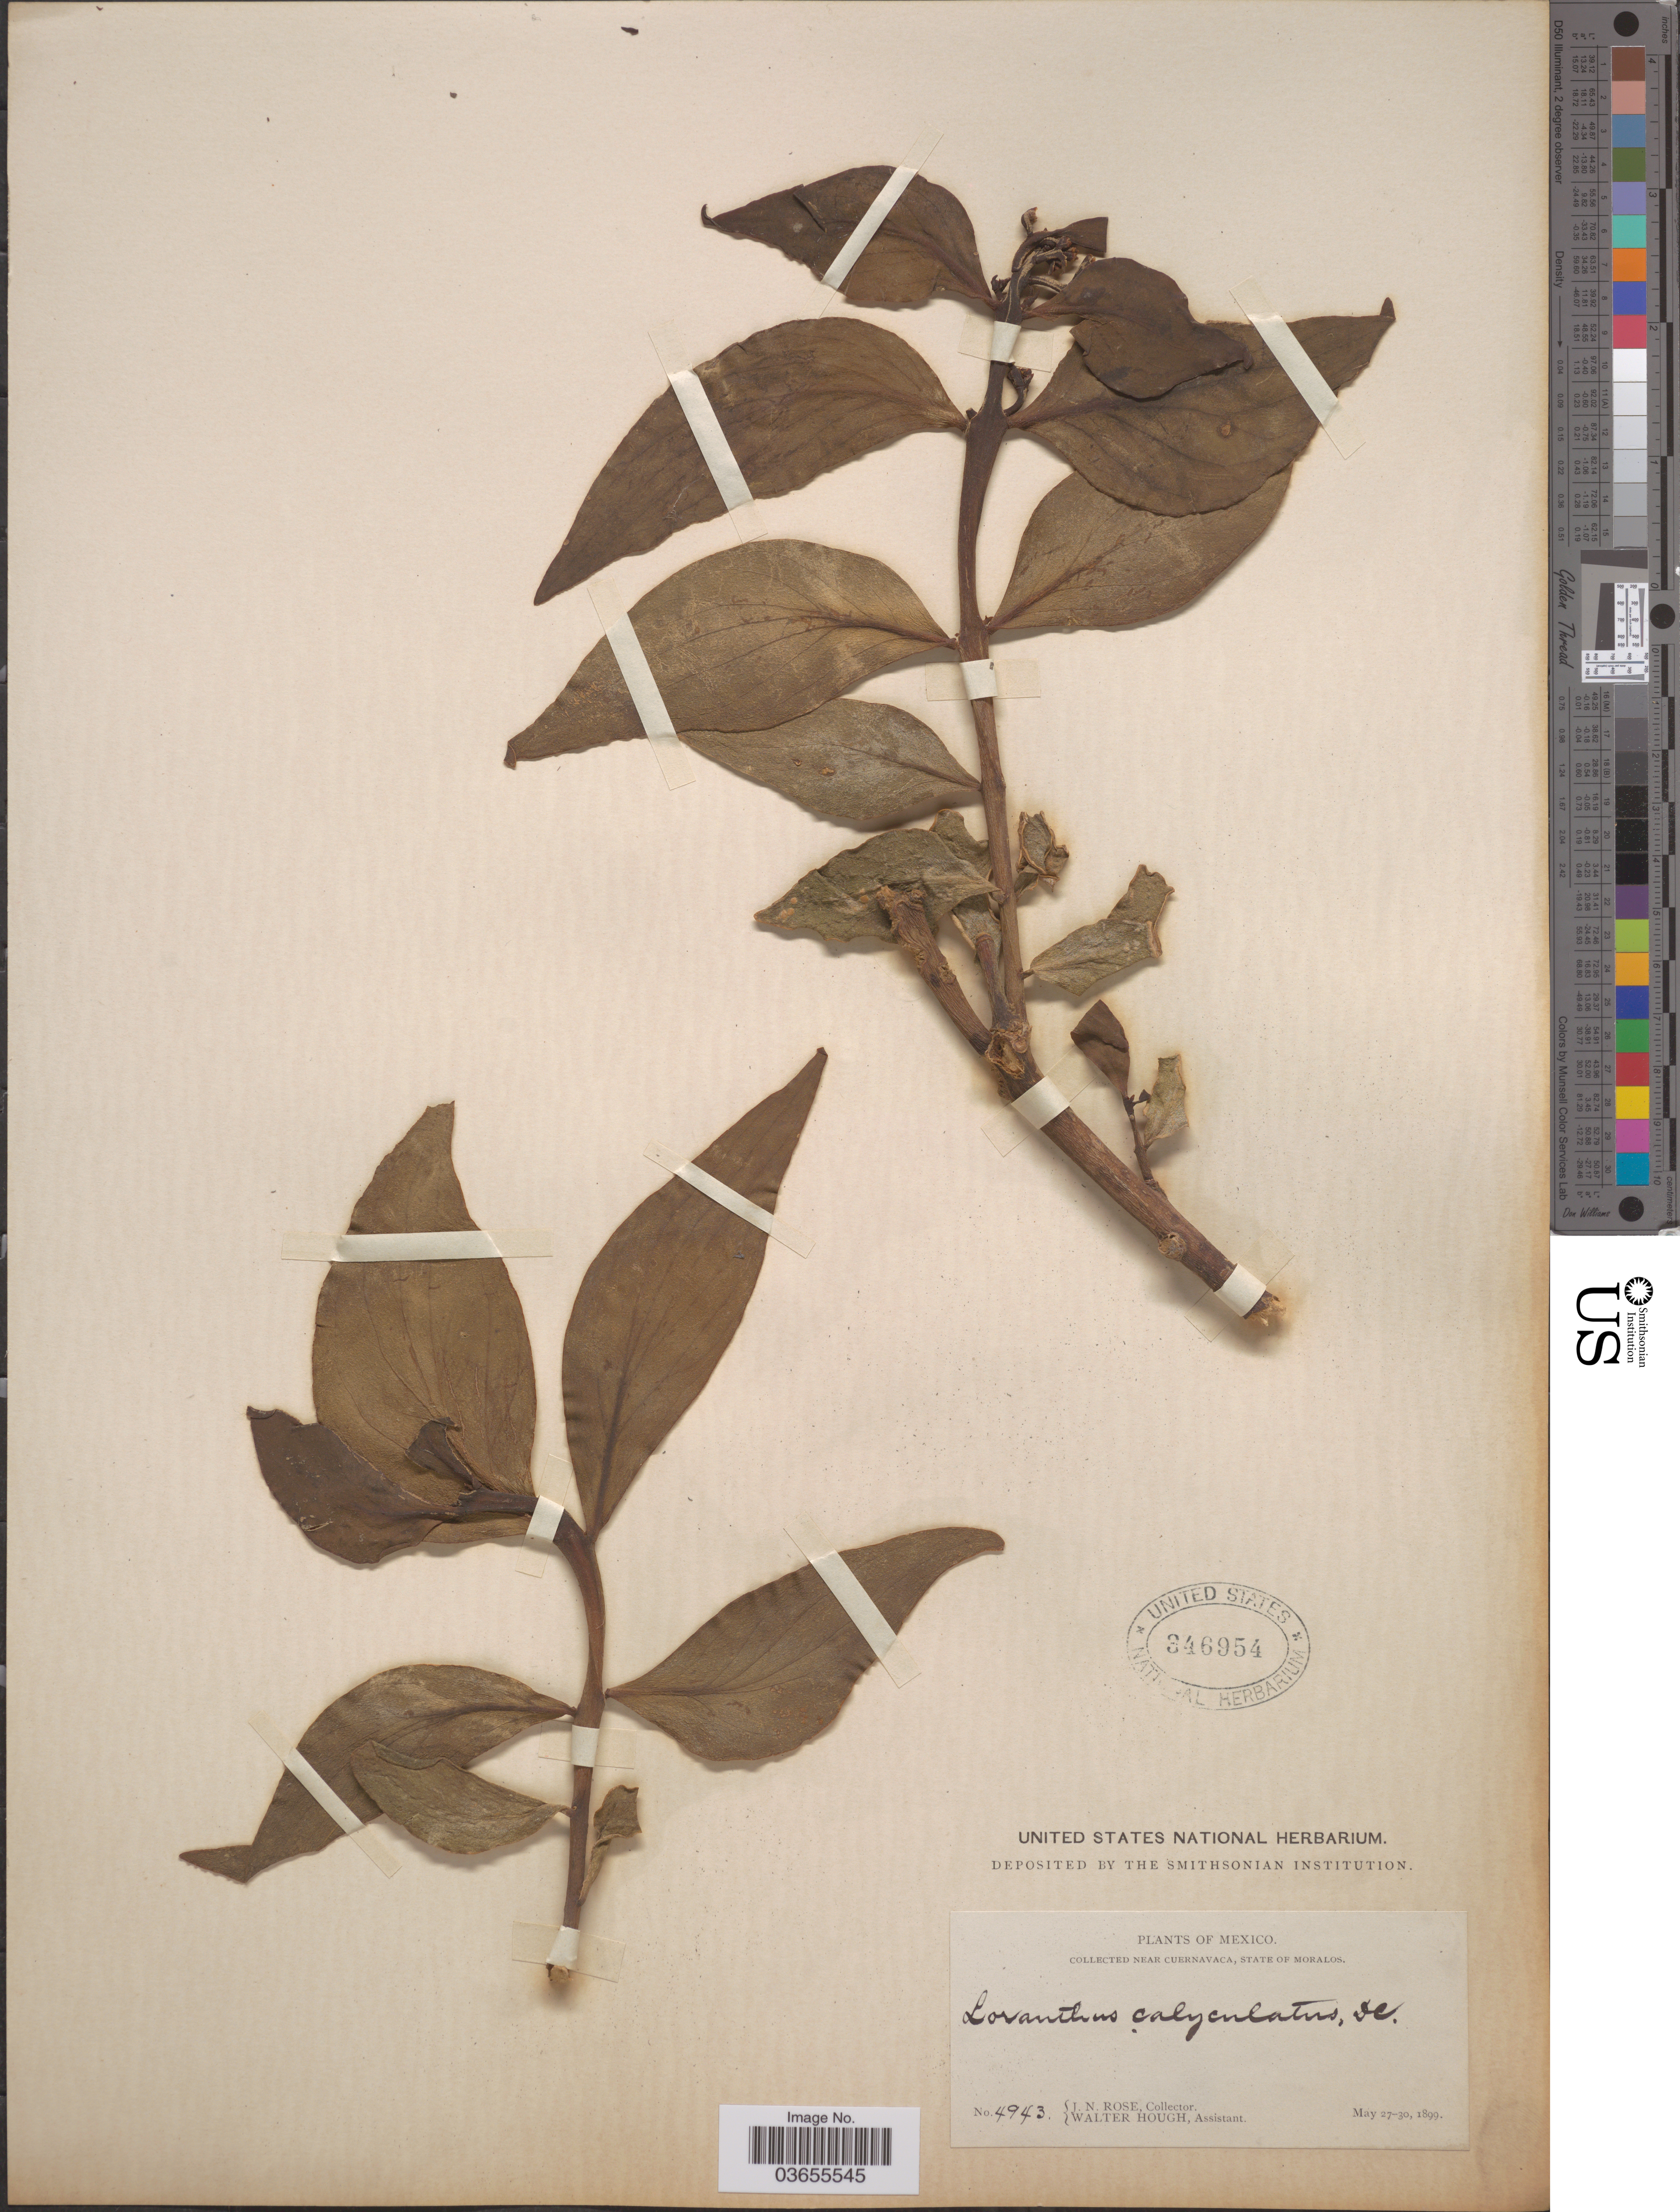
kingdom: Plantae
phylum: Tracheophyta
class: Magnoliopsida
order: Santalales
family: Loranthaceae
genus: Psittacanthus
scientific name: Psittacanthus calyculatus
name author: (DC.) G. Don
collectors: J. N. Rose & W. Hough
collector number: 4943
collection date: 1899-05-27/1899-05-30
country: Mexico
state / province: Morelos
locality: Near Cuernavaca.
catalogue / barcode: US 346954